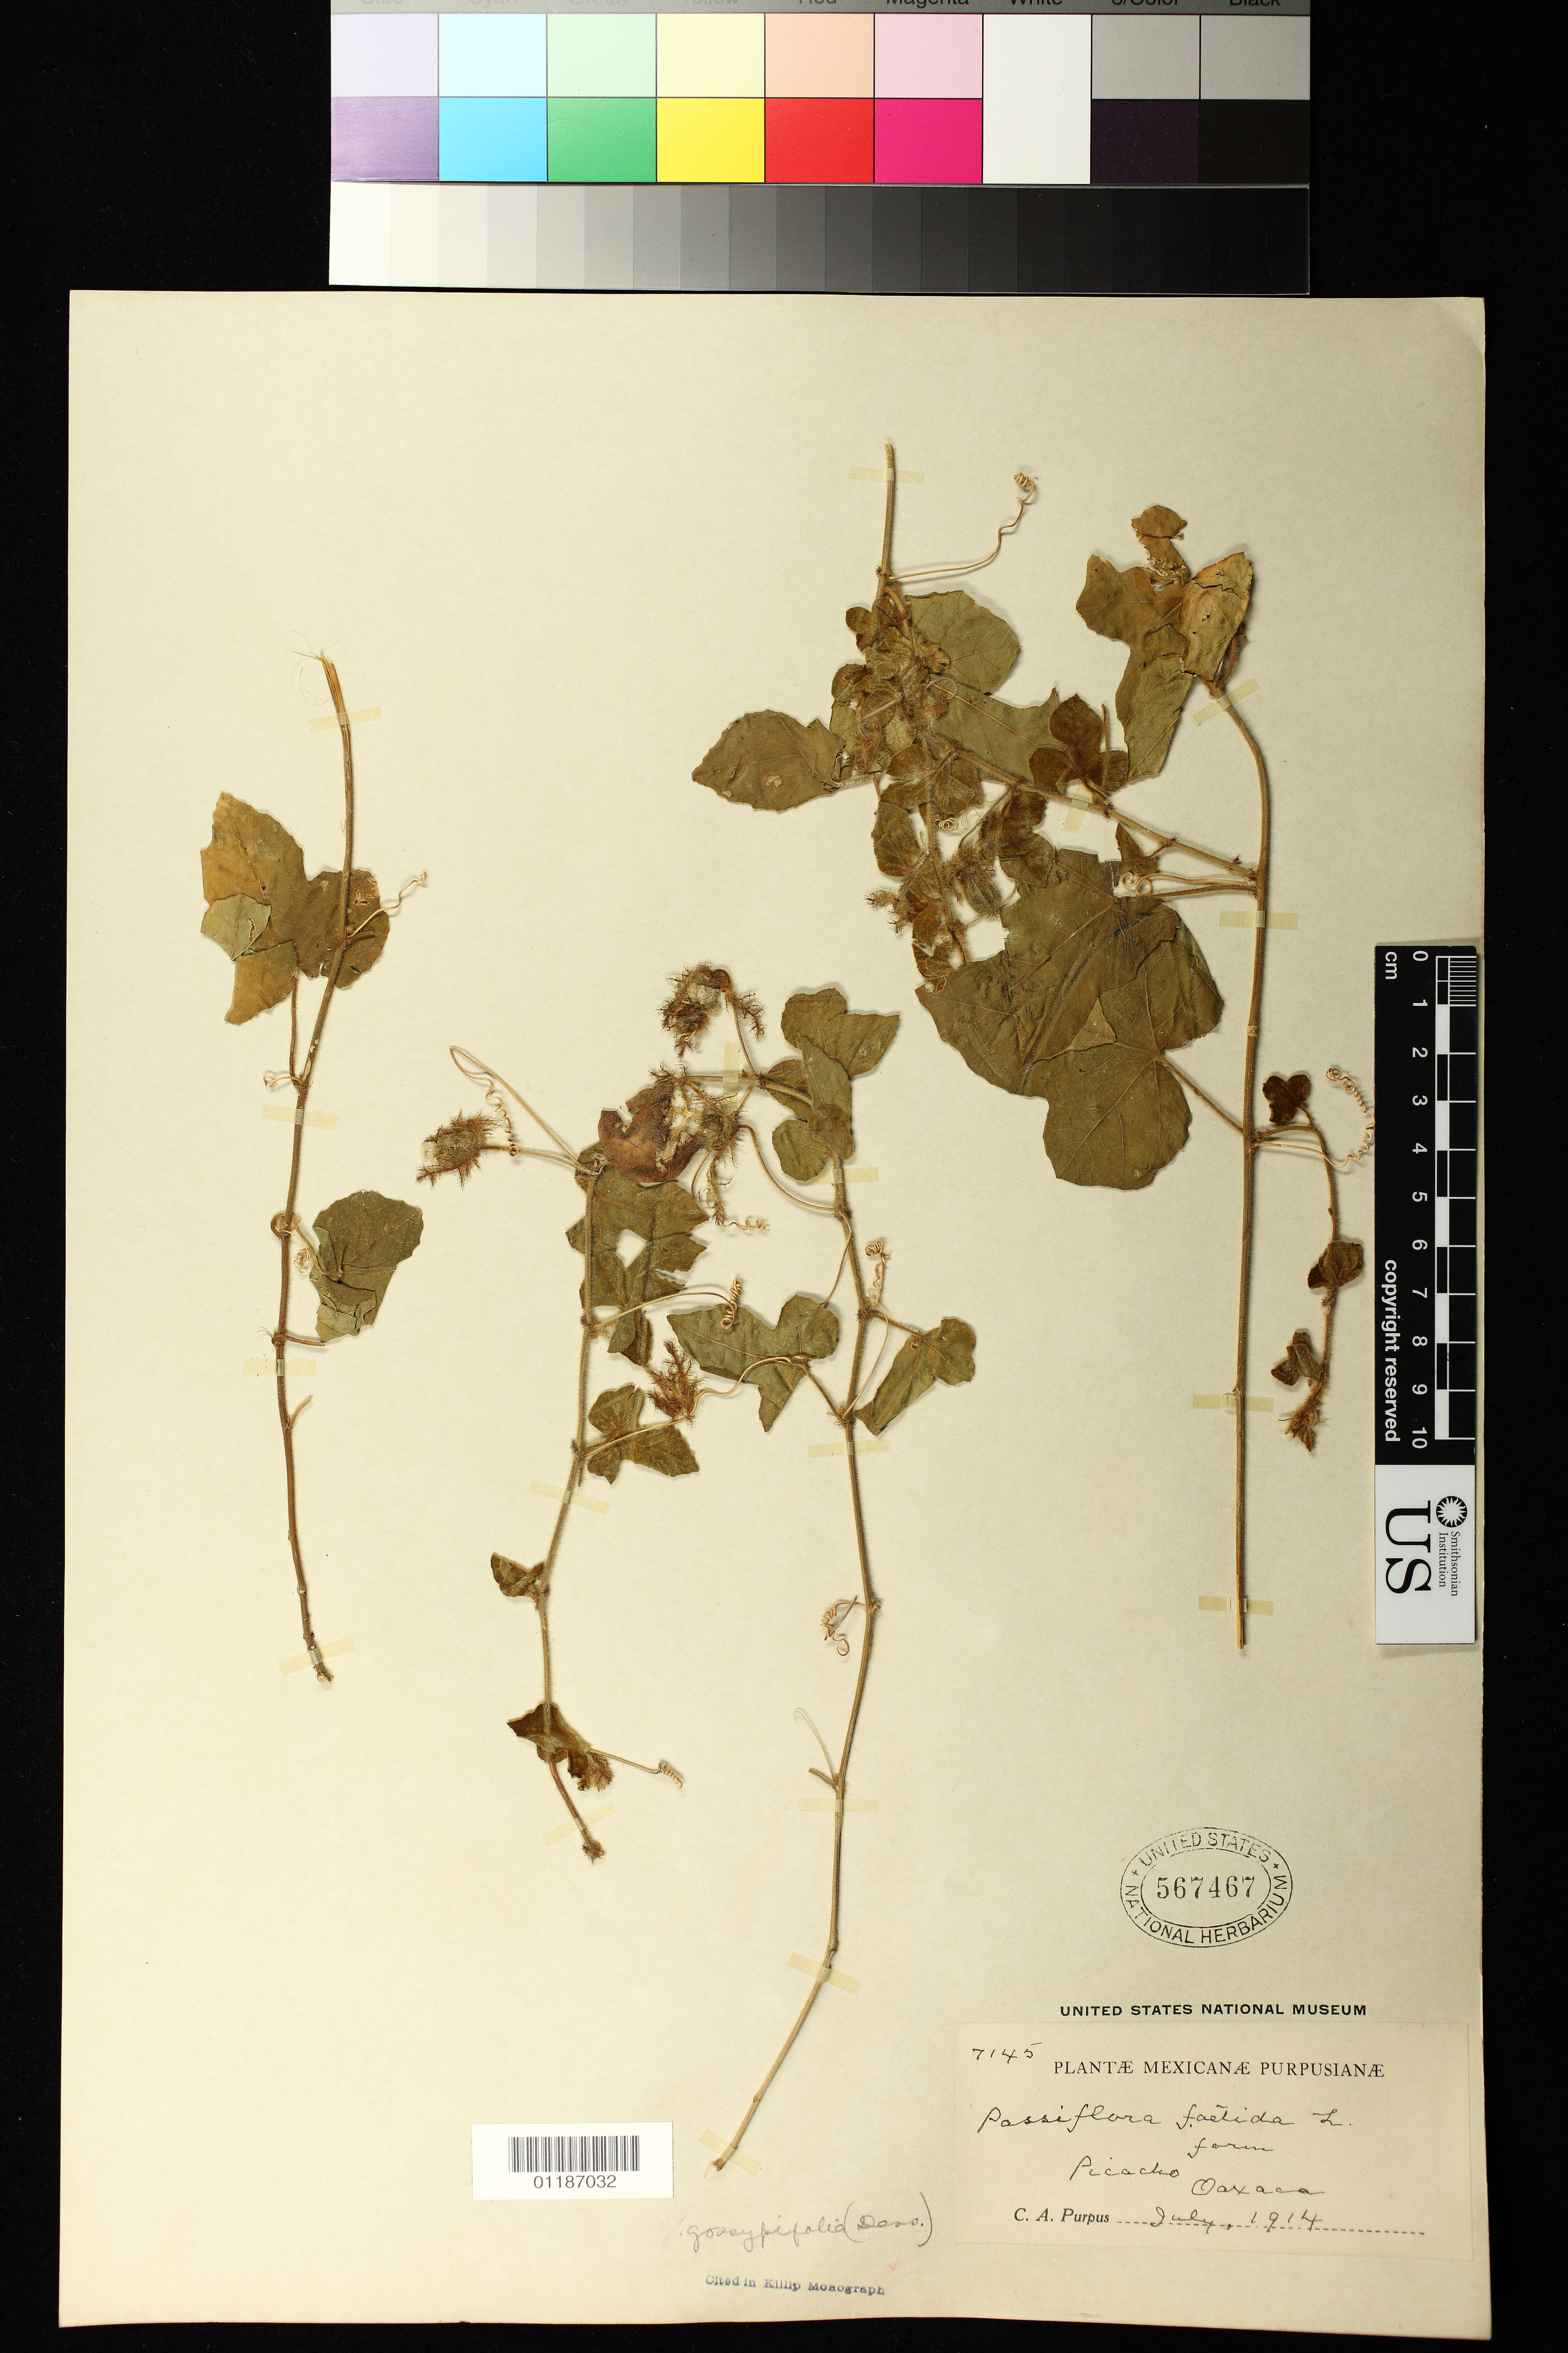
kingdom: Plantae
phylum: Tracheophyta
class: Magnoliopsida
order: Malpighiales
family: Passifloraceae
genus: Passiflora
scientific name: Passiflora foetida var. gossypiifolia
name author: (Desv.) Mast.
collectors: C. A. Purpus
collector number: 7145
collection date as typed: Jul 1914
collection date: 1914-07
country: Mexico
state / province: Oaxaca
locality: Picacho.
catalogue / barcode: US 567467